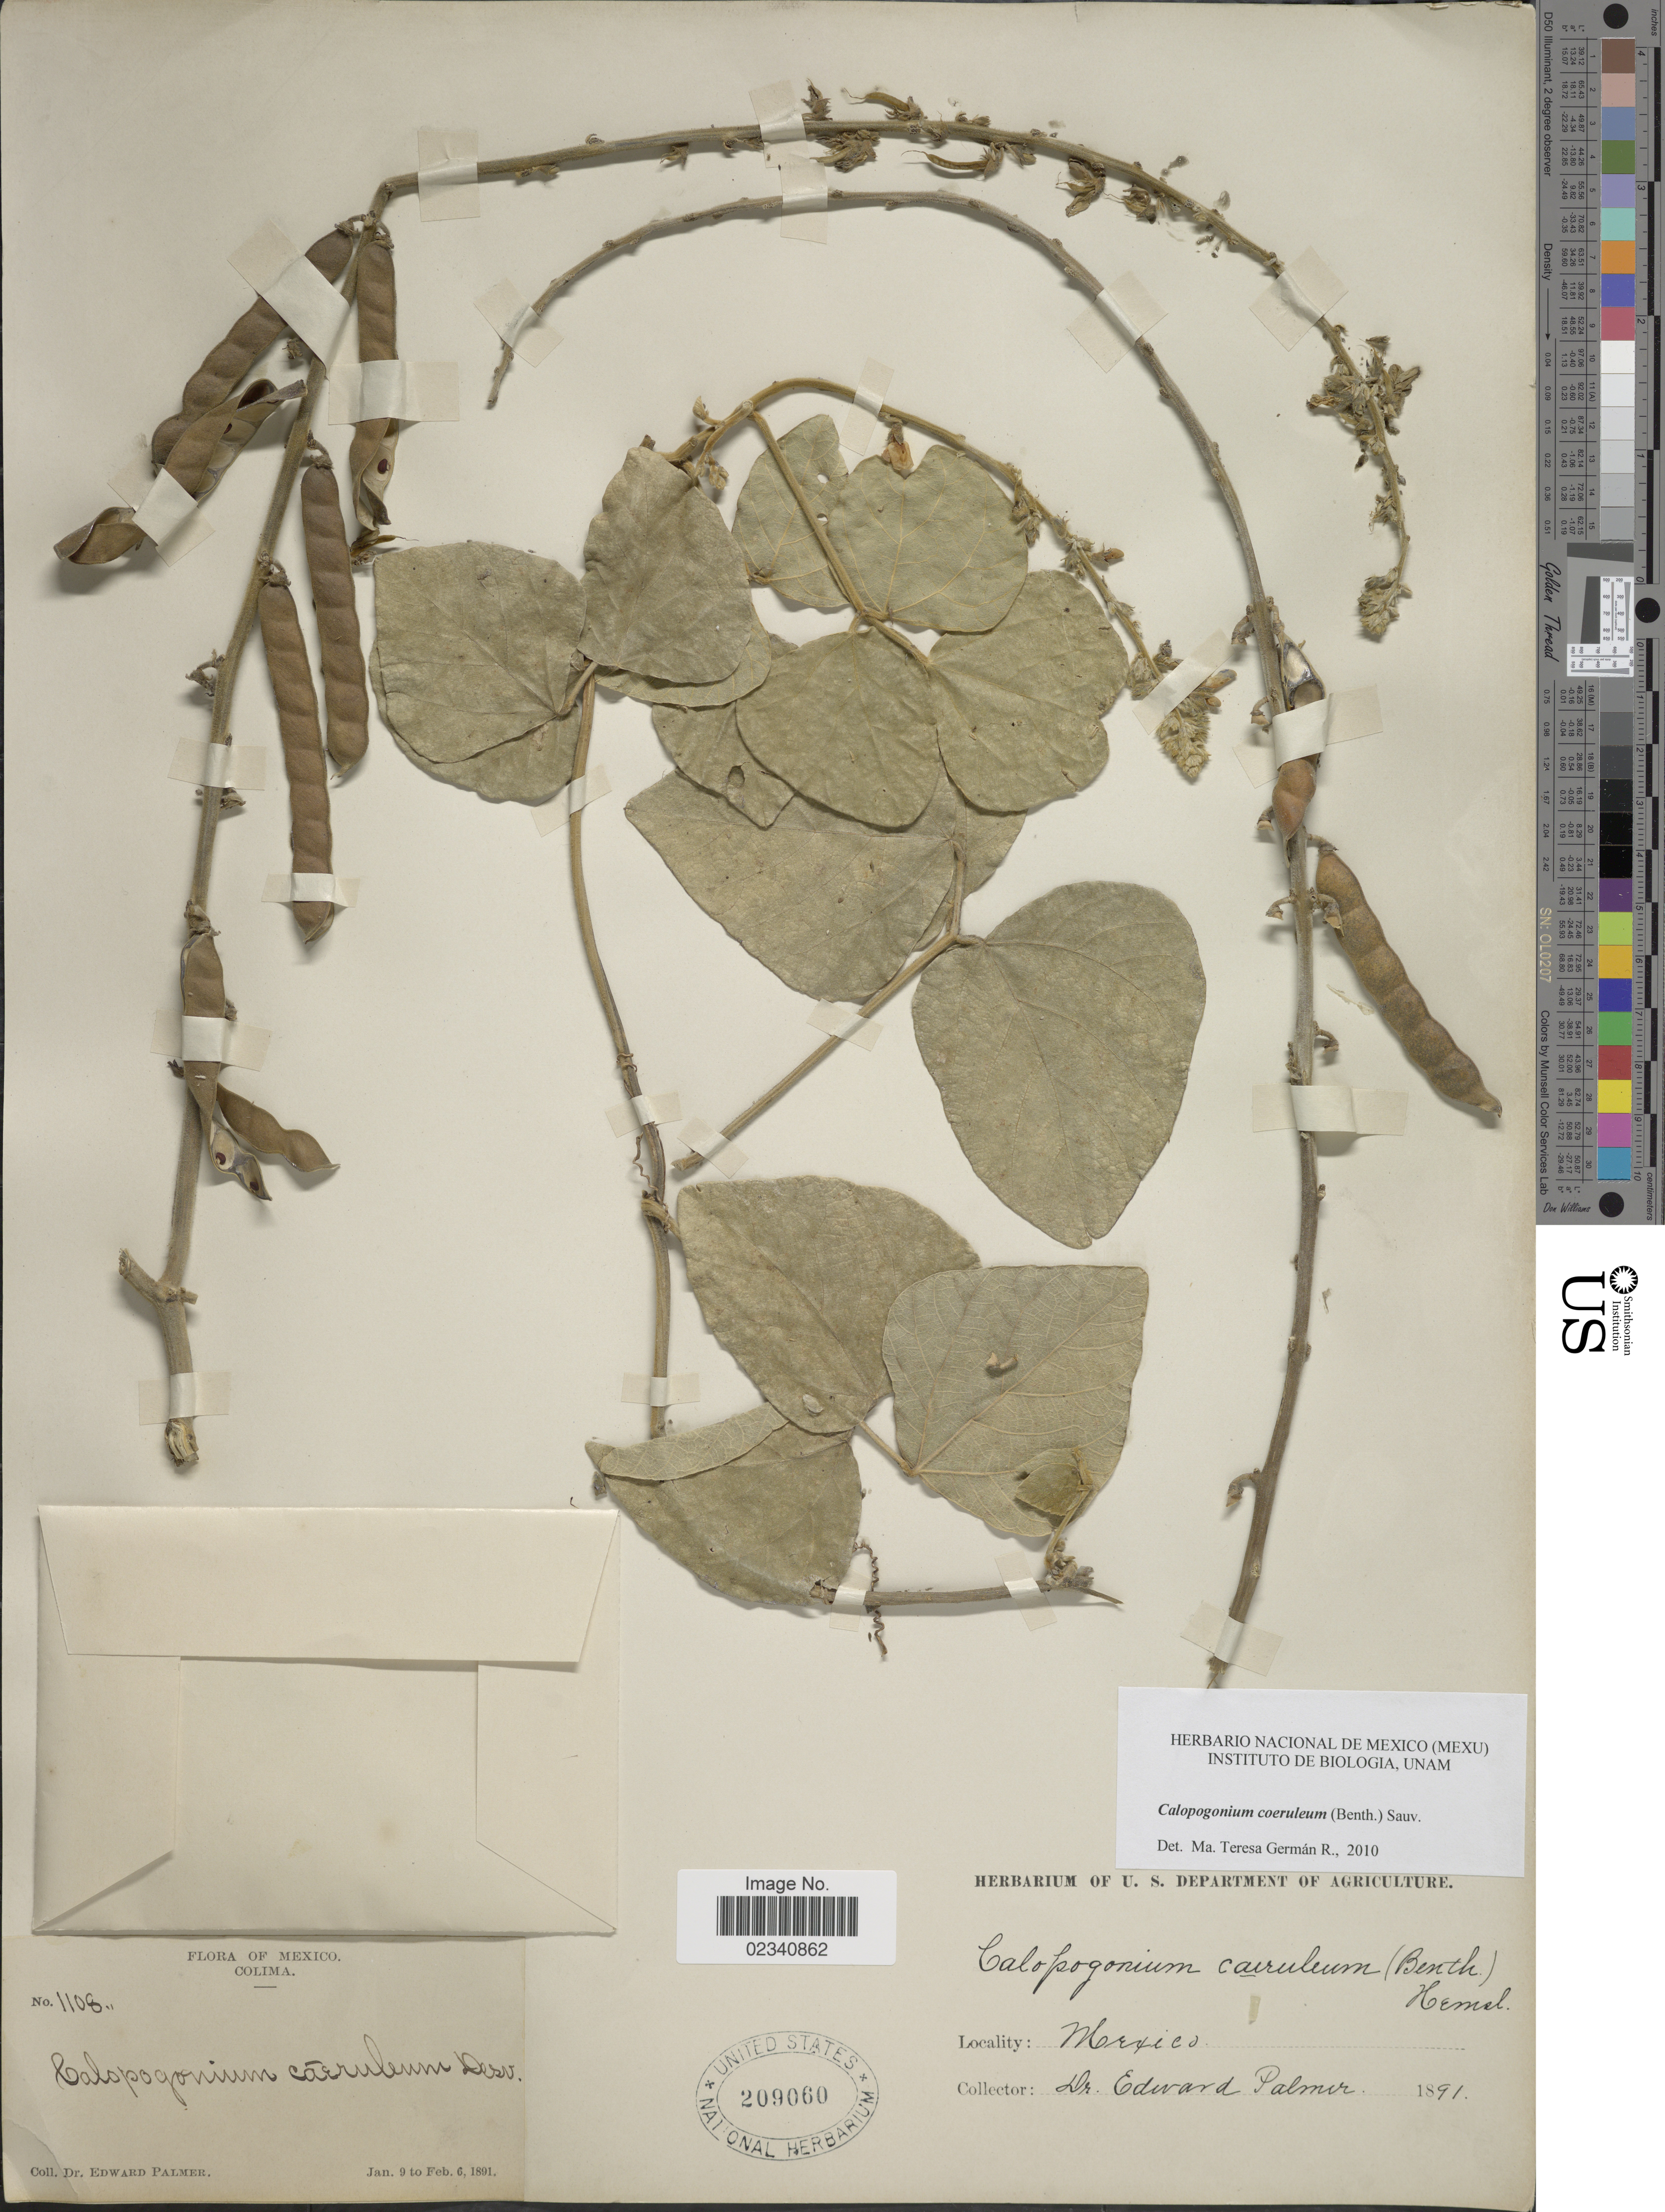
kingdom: Plantae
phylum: Tracheophyta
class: Magnoliopsida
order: Fabales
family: Fabaceae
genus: Calopogonium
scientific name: Calopogonium caeruleum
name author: (Benth.) C. Wright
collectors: E. Palmer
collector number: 1108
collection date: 1891-01-09/1891-02-06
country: Mexico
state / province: Colima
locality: Mexico. Colima.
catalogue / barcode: US 209060